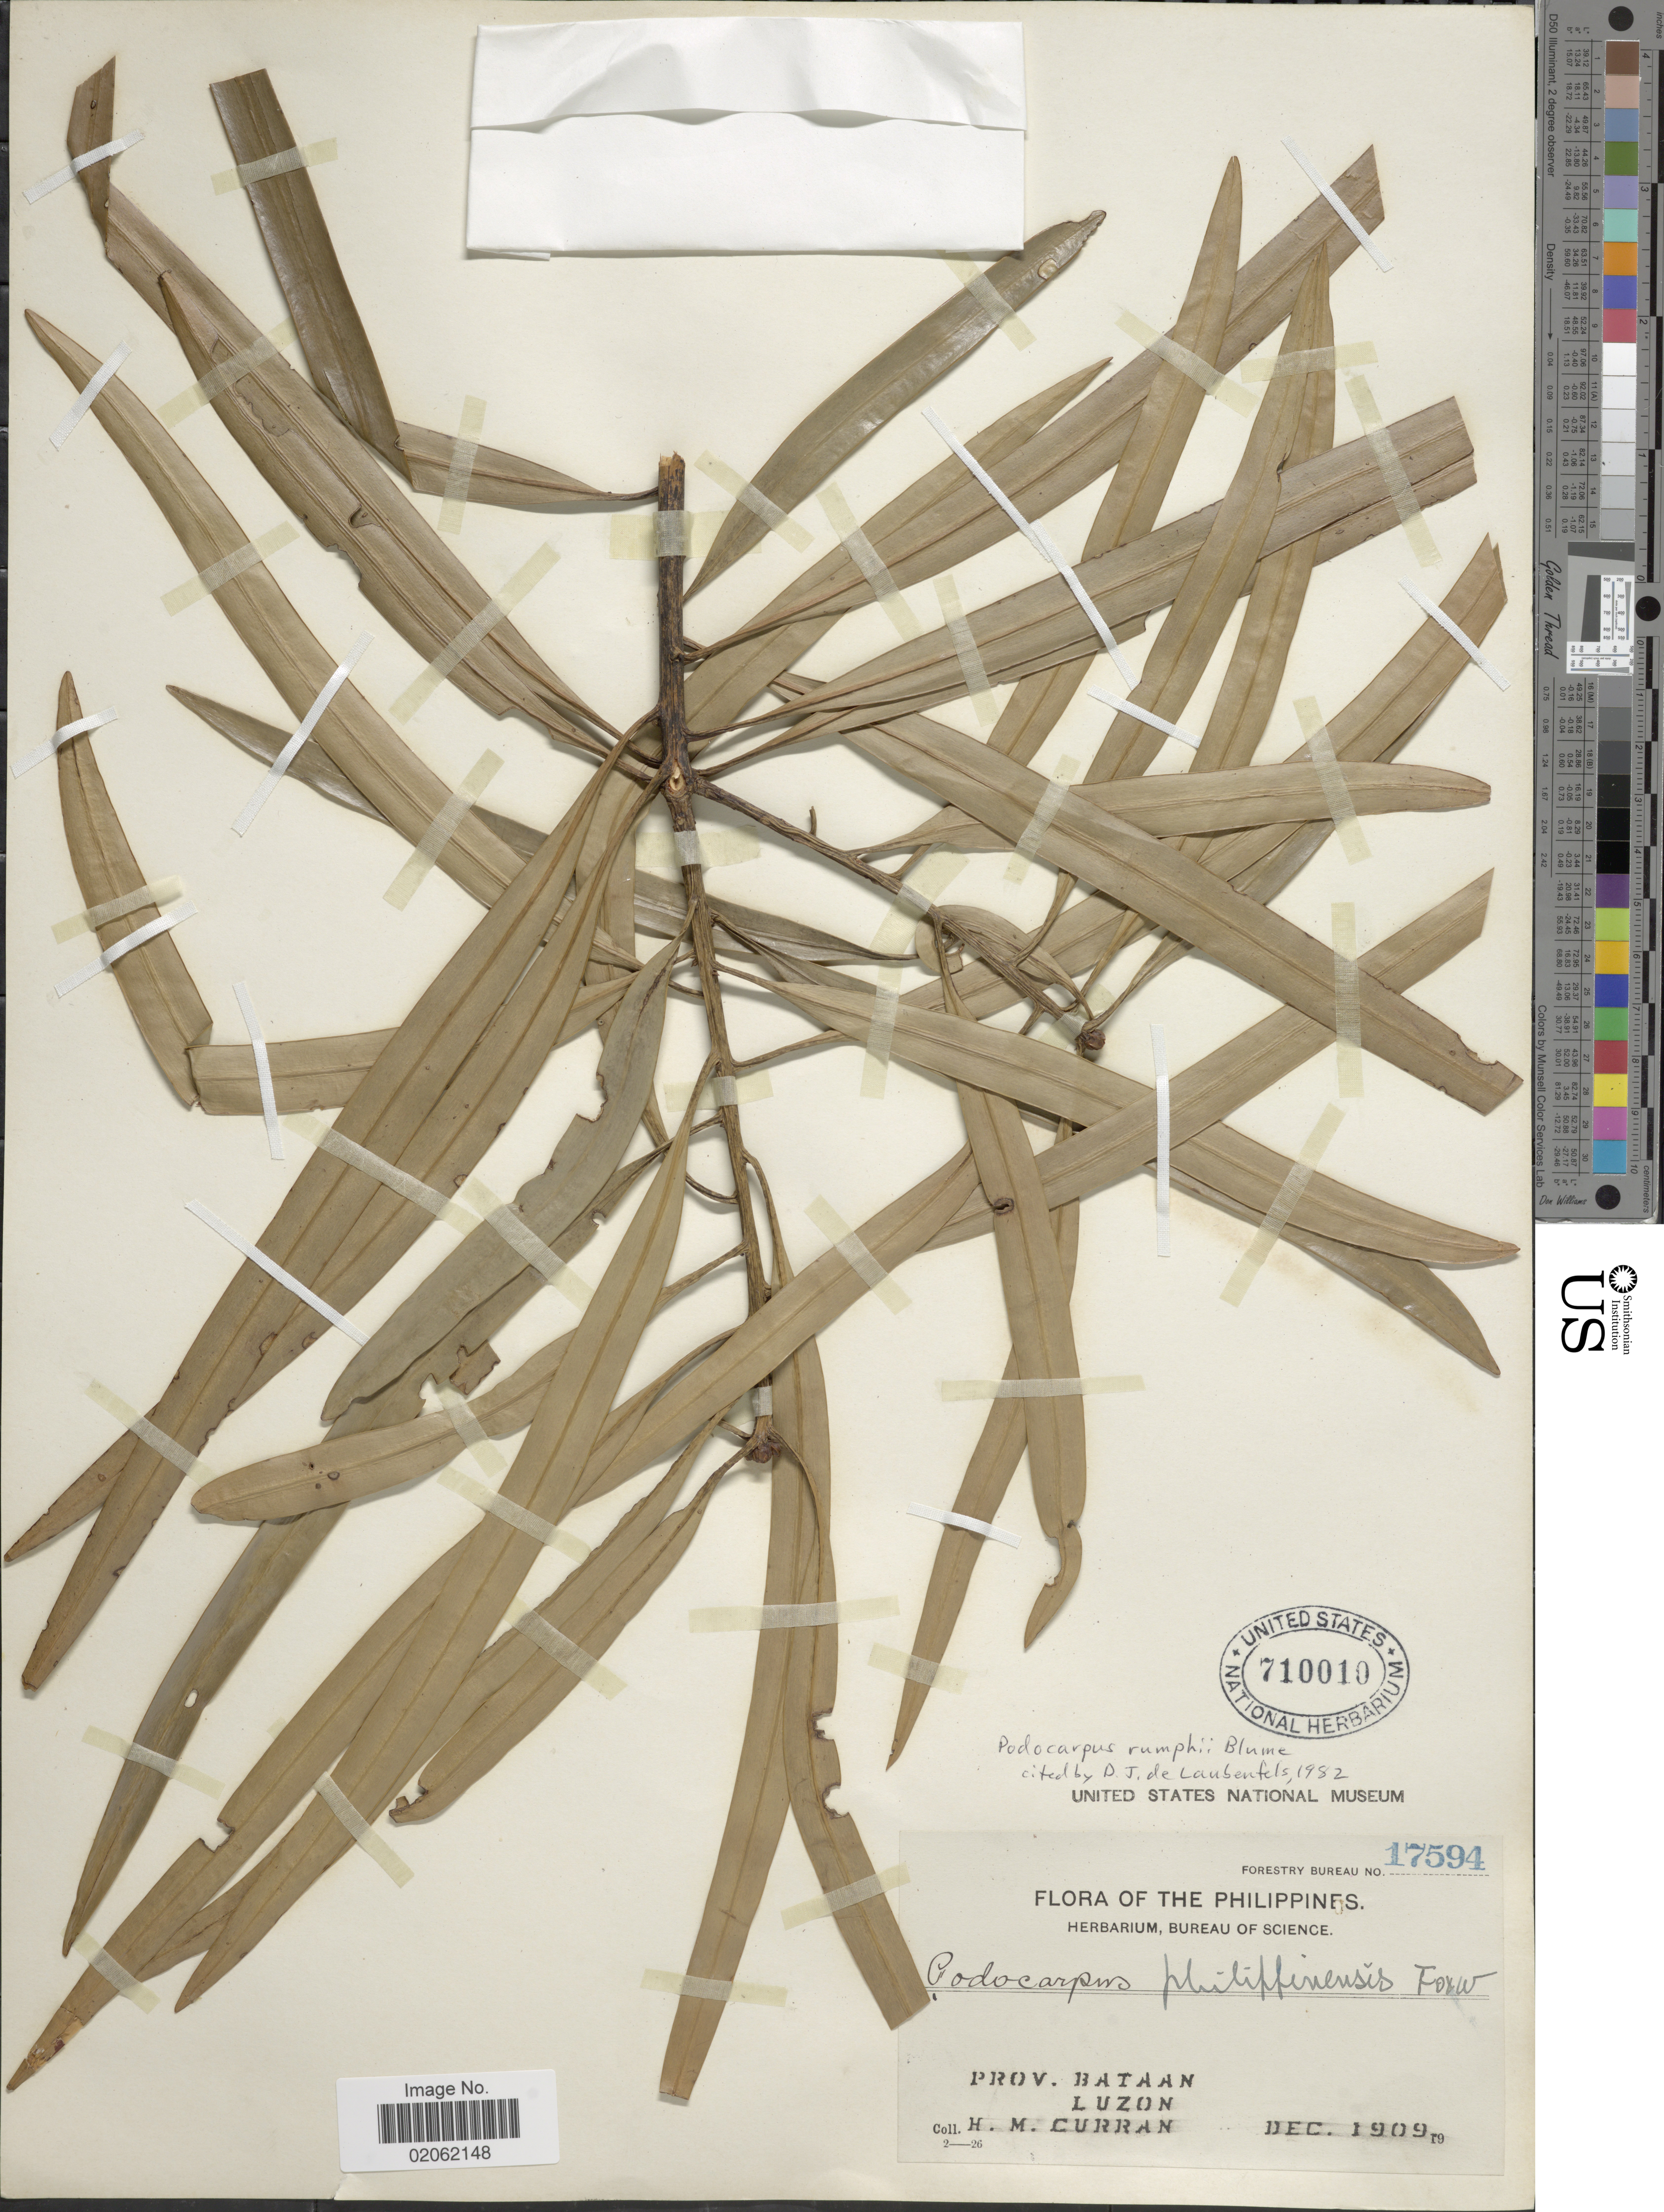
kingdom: Plantae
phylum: Tracheophyta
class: Pinopsida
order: Pinales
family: Podocarpaceae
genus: Podocarpus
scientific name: Podocarpus rumphii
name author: Blume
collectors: H. M. Curran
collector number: Forestry Bureau 17594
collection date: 1909-12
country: Philippines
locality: Prov. Bataan, Luzon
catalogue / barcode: US 710010